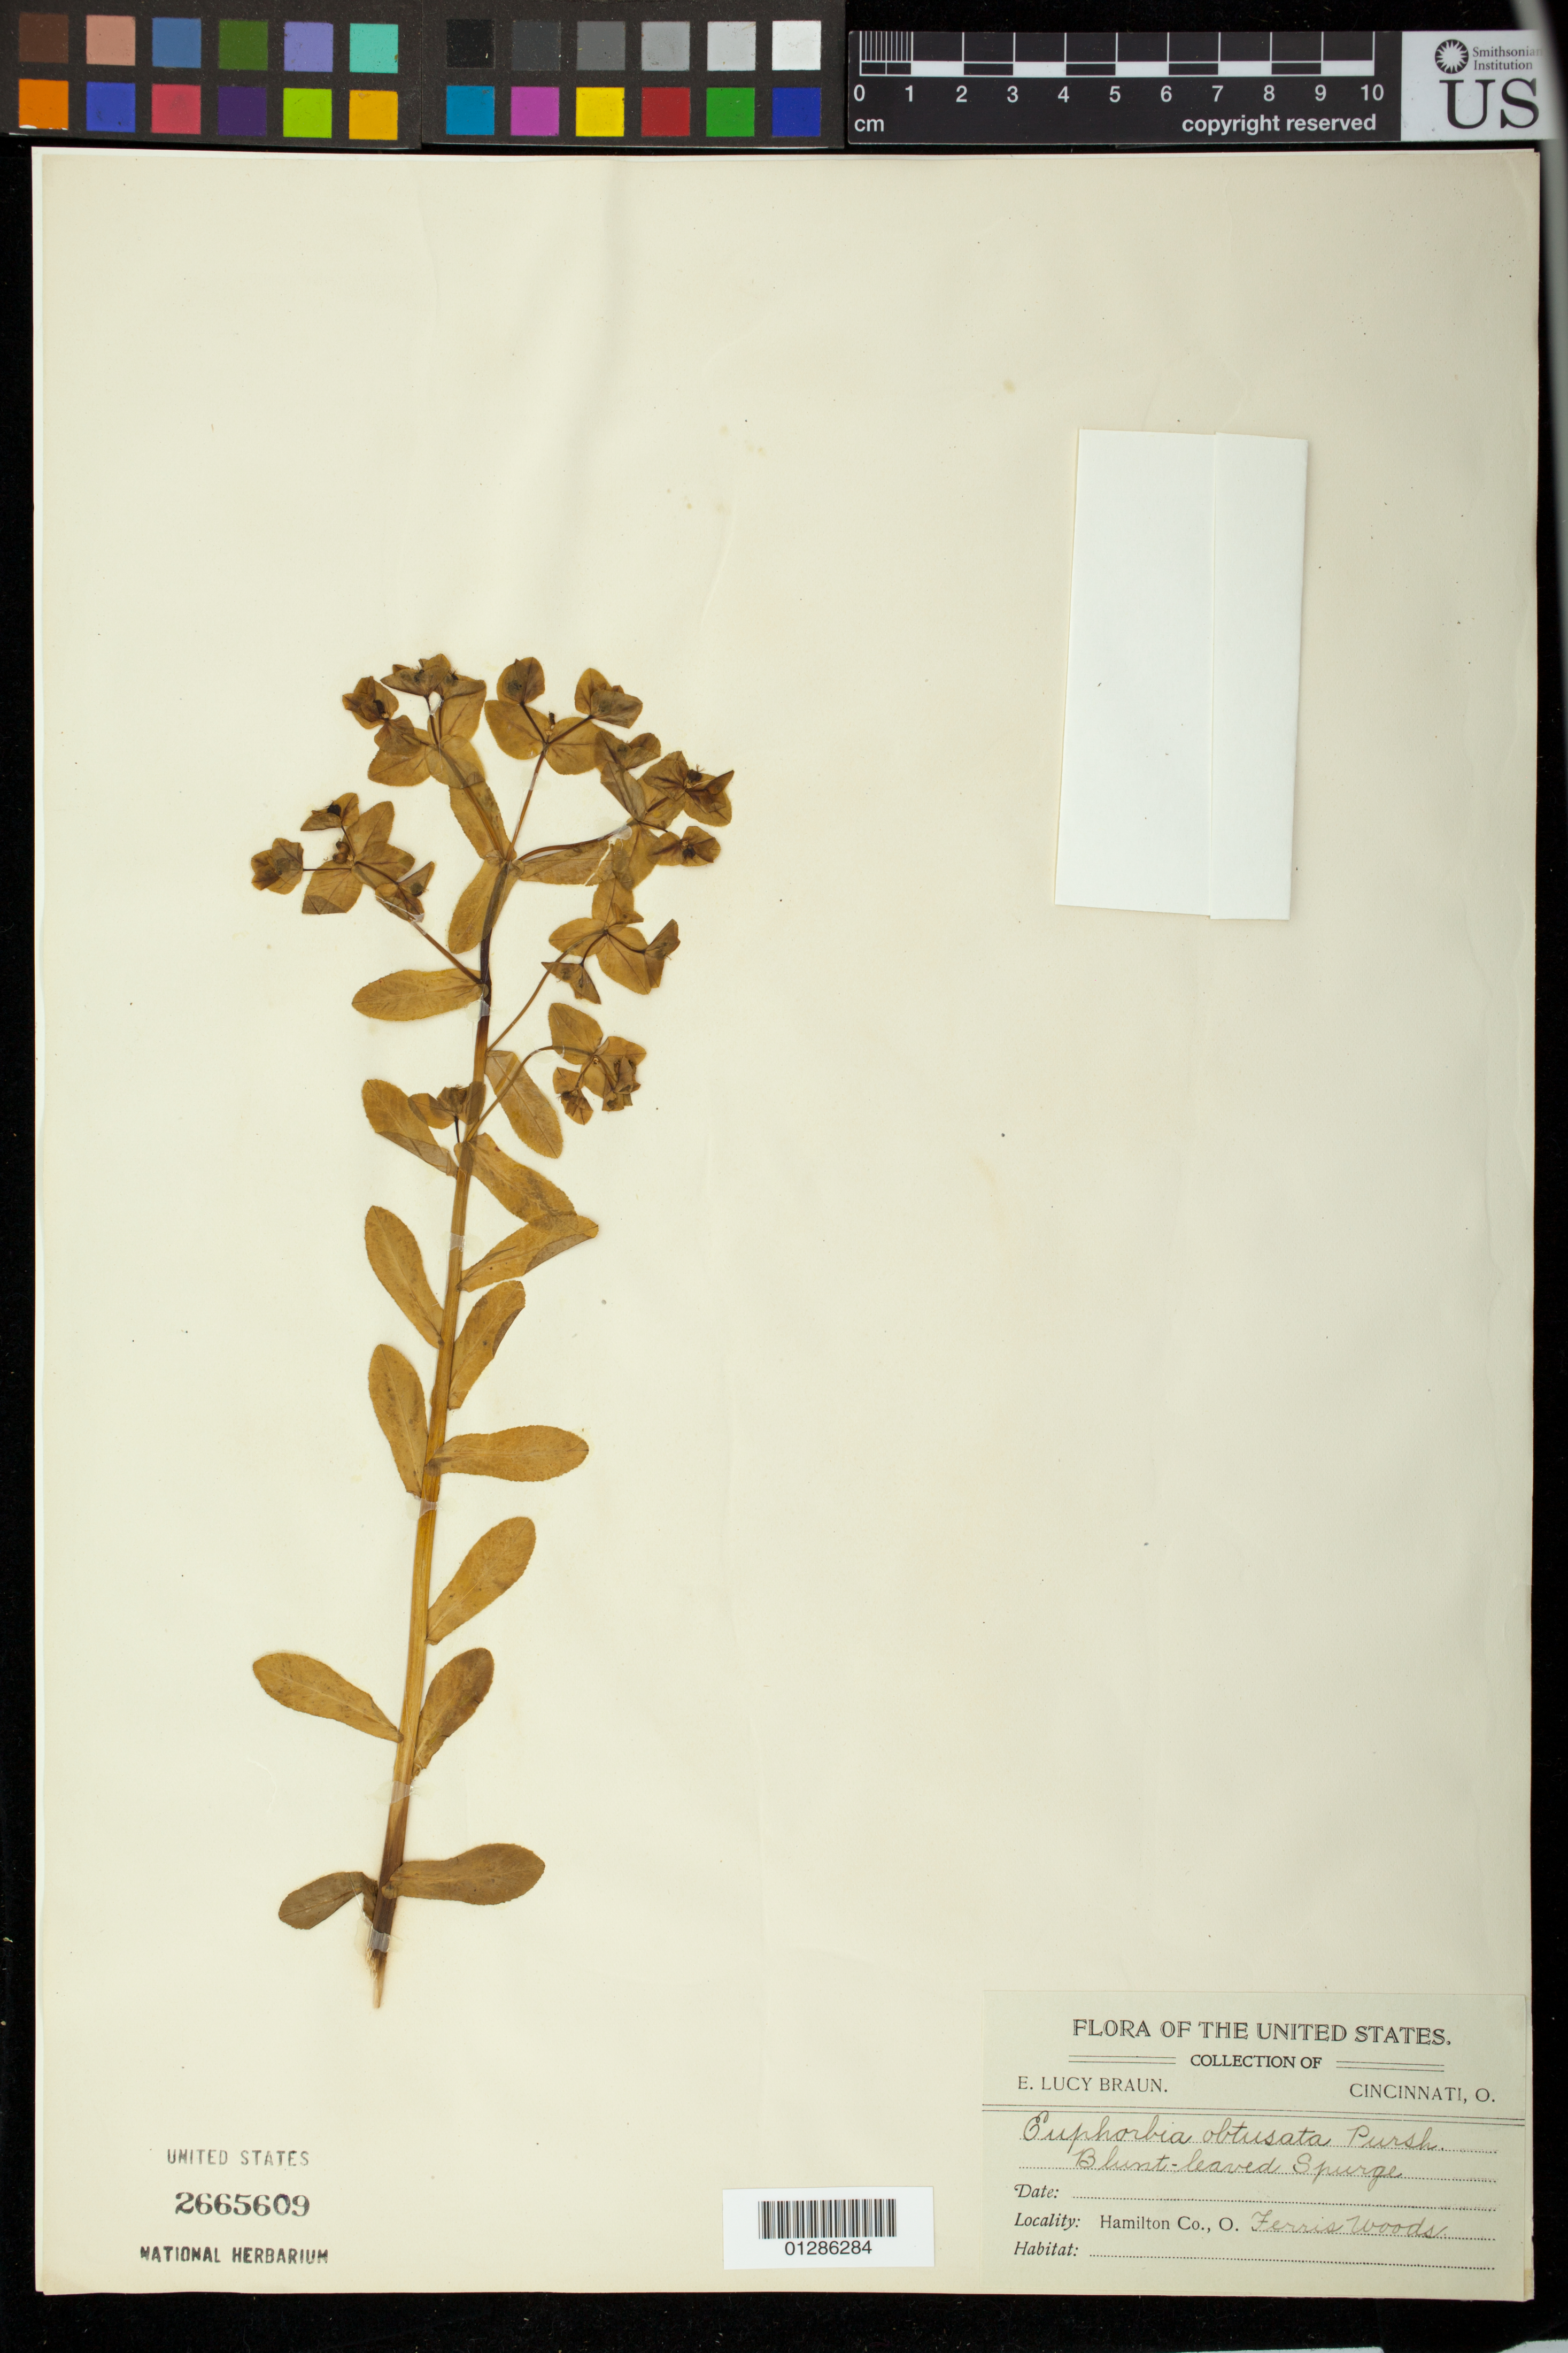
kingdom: Plantae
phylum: Tracheophyta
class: Magnoliopsida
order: Malpighiales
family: Euphorbiaceae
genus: Euphorbia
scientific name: Euphorbia spathulata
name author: Lam.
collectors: E. L. Braun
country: United States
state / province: Ohio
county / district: Hamilton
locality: Cincinnati. Ferris Woods.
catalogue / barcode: US 2665609